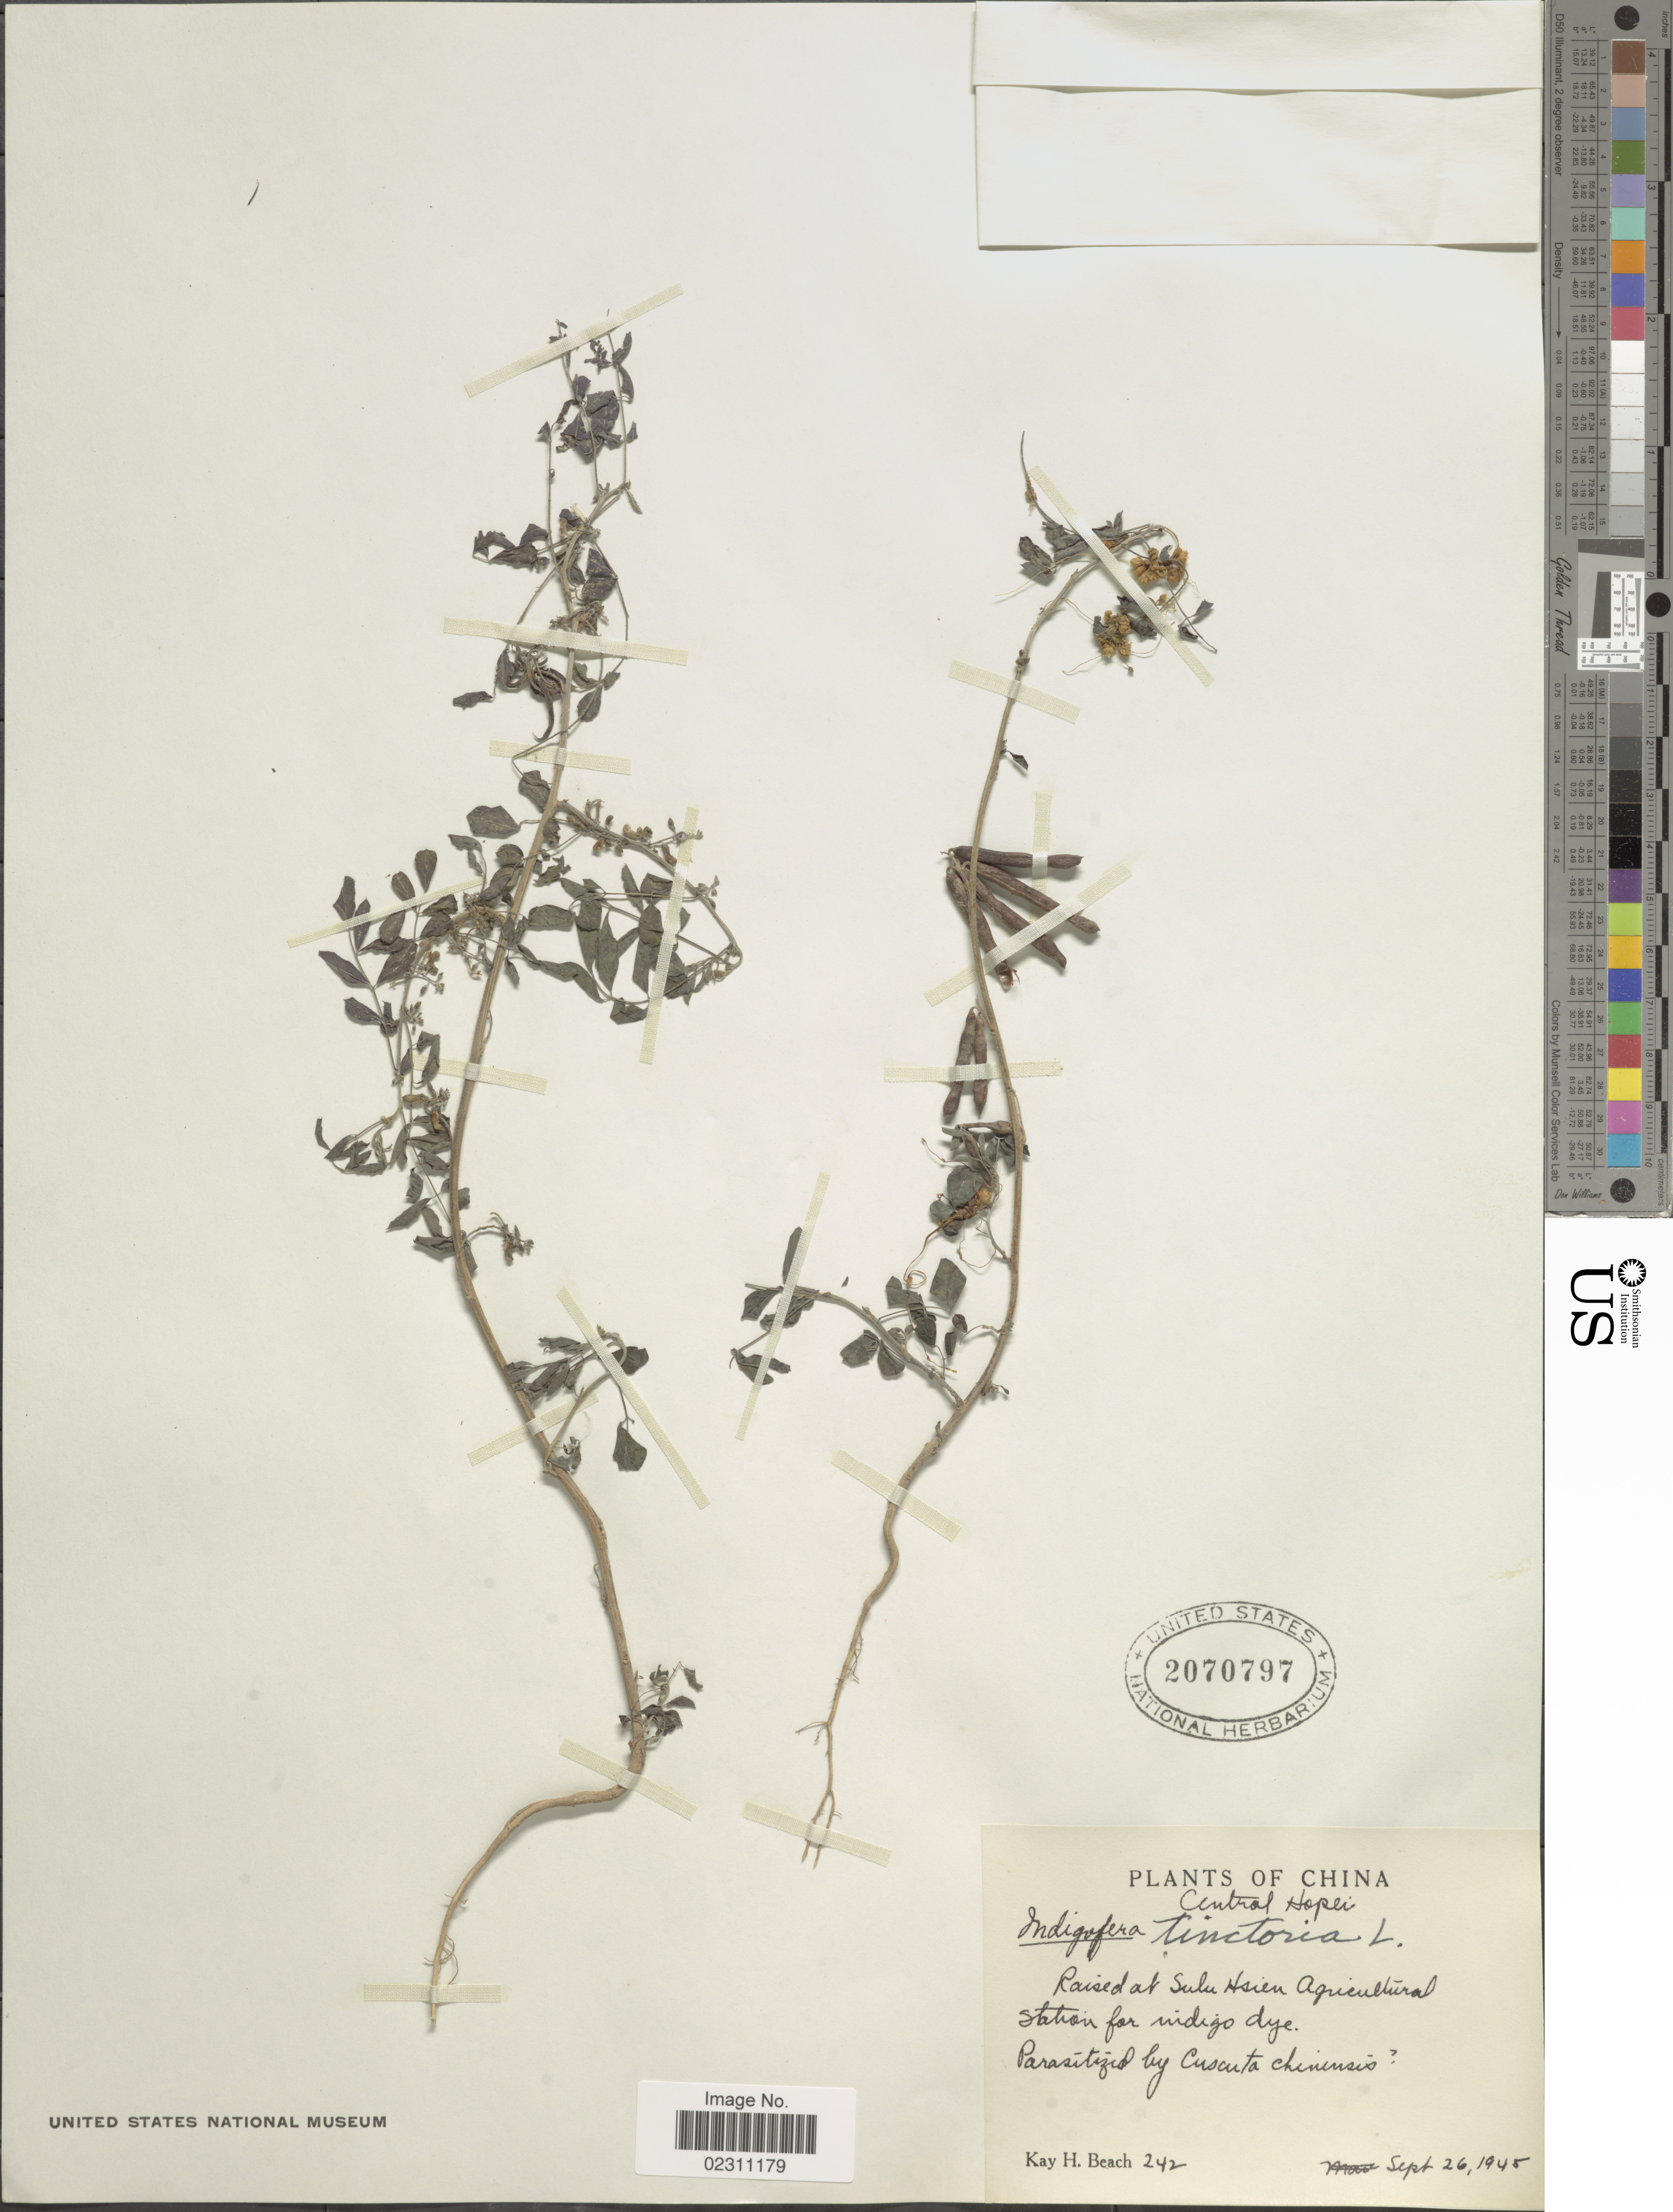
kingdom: Plantae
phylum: Tracheophyta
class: Magnoliopsida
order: Fabales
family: Fabaceae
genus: Indigofera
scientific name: Indigofera tinctoria sensu Naves non L.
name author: Naves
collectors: K. H. Beach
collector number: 242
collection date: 1945-09-26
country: China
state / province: Hebei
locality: Central Hopei. Raised at Sulu Hsien Agricultural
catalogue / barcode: US 2070797